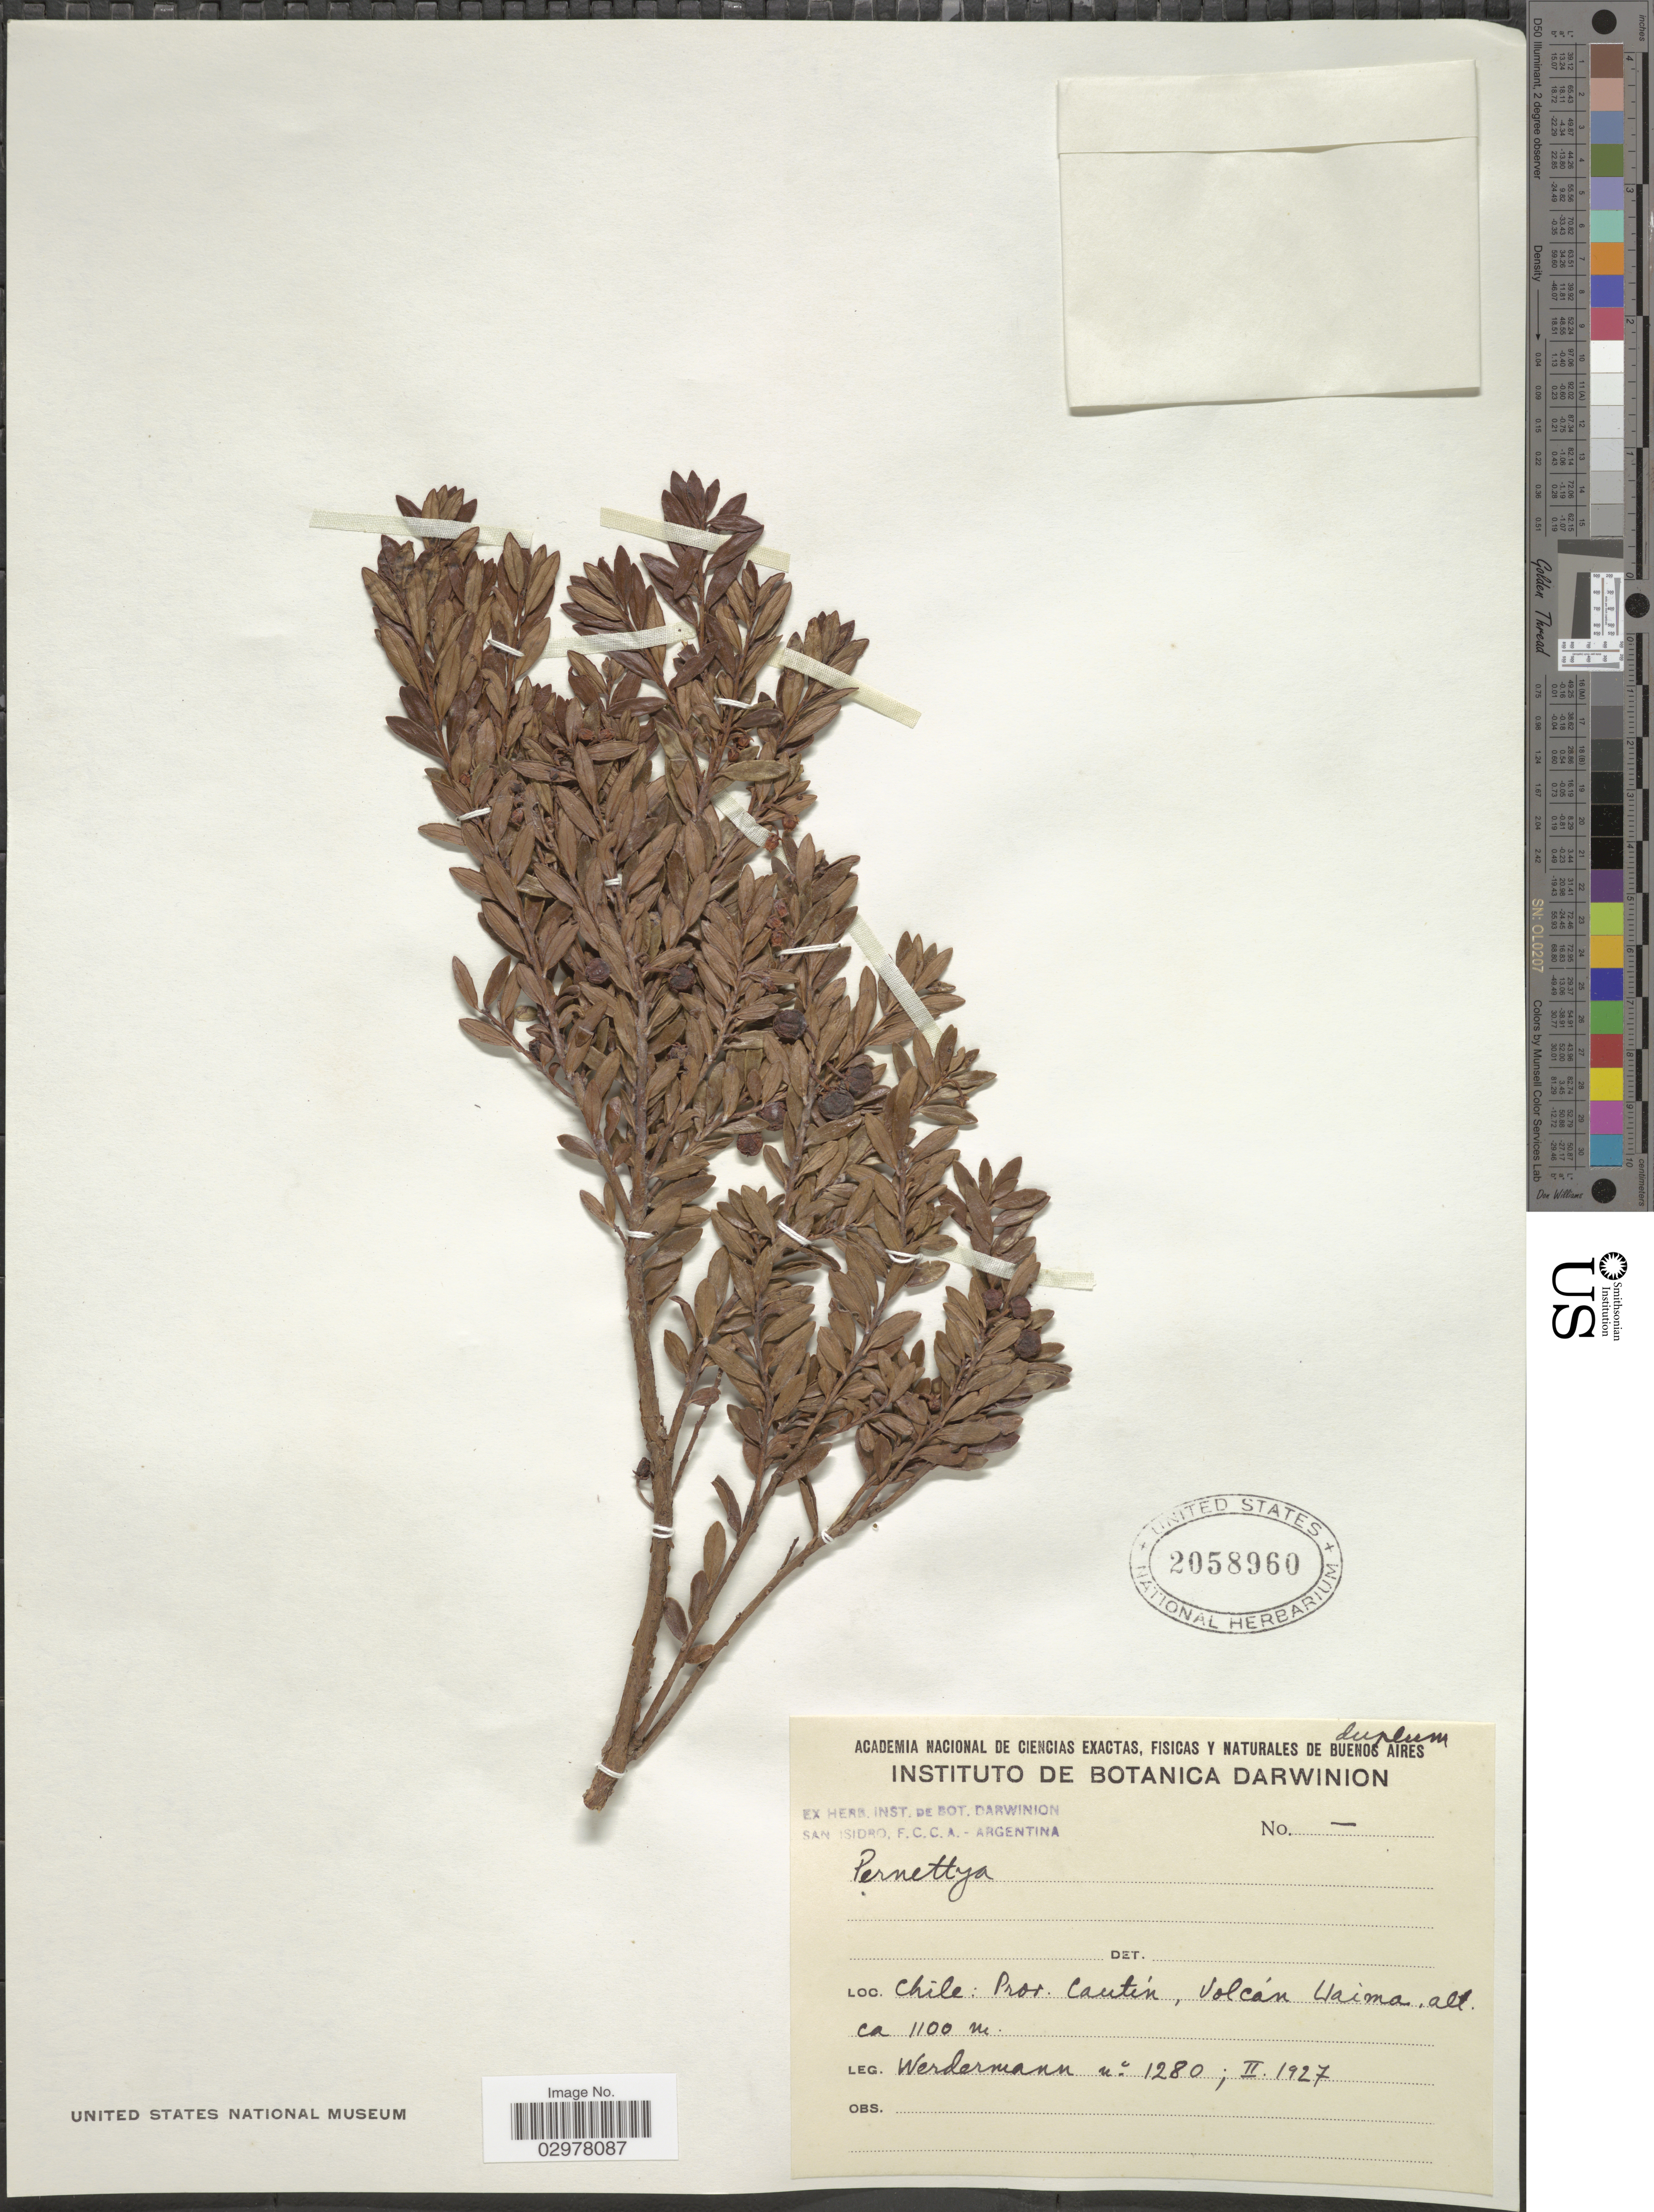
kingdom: Plantae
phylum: Tracheophyta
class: Magnoliopsida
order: Ericales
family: Ericaceae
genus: Pernettya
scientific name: Pernettya sp.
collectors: Werdermann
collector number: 1280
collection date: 1927-02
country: Chile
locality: Prov. Cautin, Volcán Waima.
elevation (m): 1100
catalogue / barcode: US 2058960